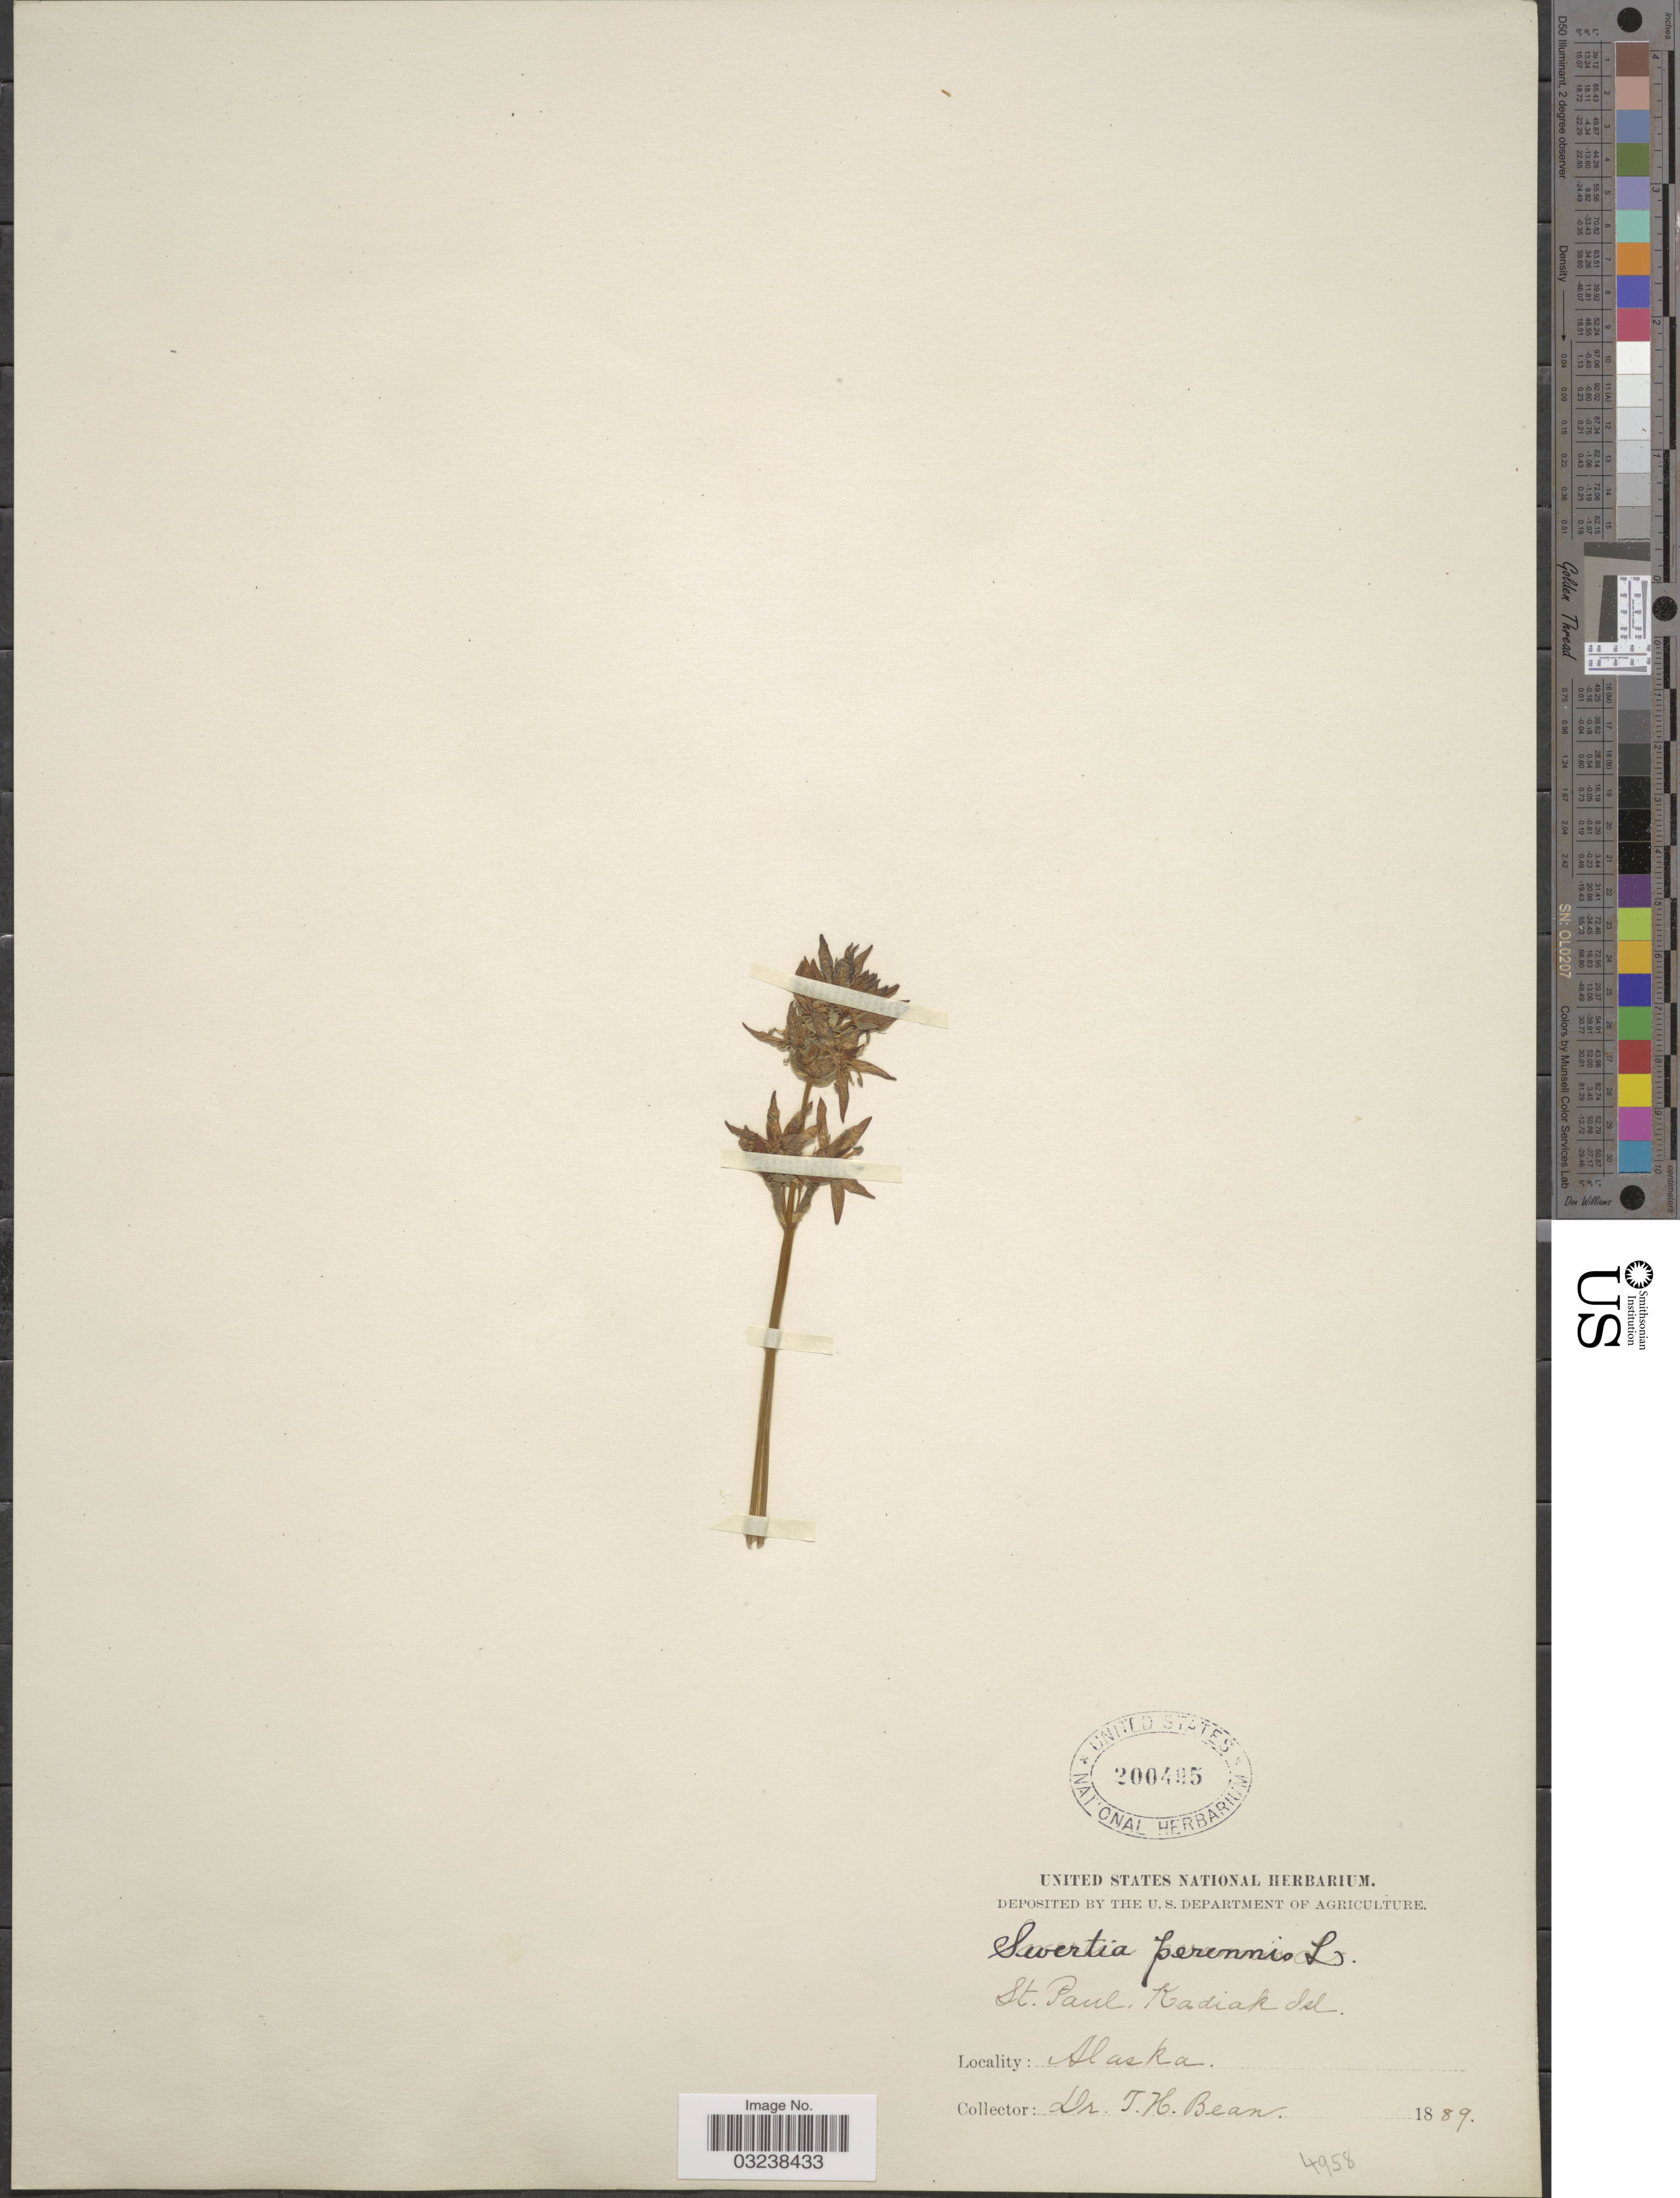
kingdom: Plantae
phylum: Tracheophyta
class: Magnoliopsida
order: Gentianales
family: Gentianaceae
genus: Swertia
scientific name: Swertia perennis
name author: L.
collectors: T. Bean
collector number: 4958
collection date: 1889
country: United States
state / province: Alaska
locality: St. Paul, Kadiak Isl.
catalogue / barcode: US 200495